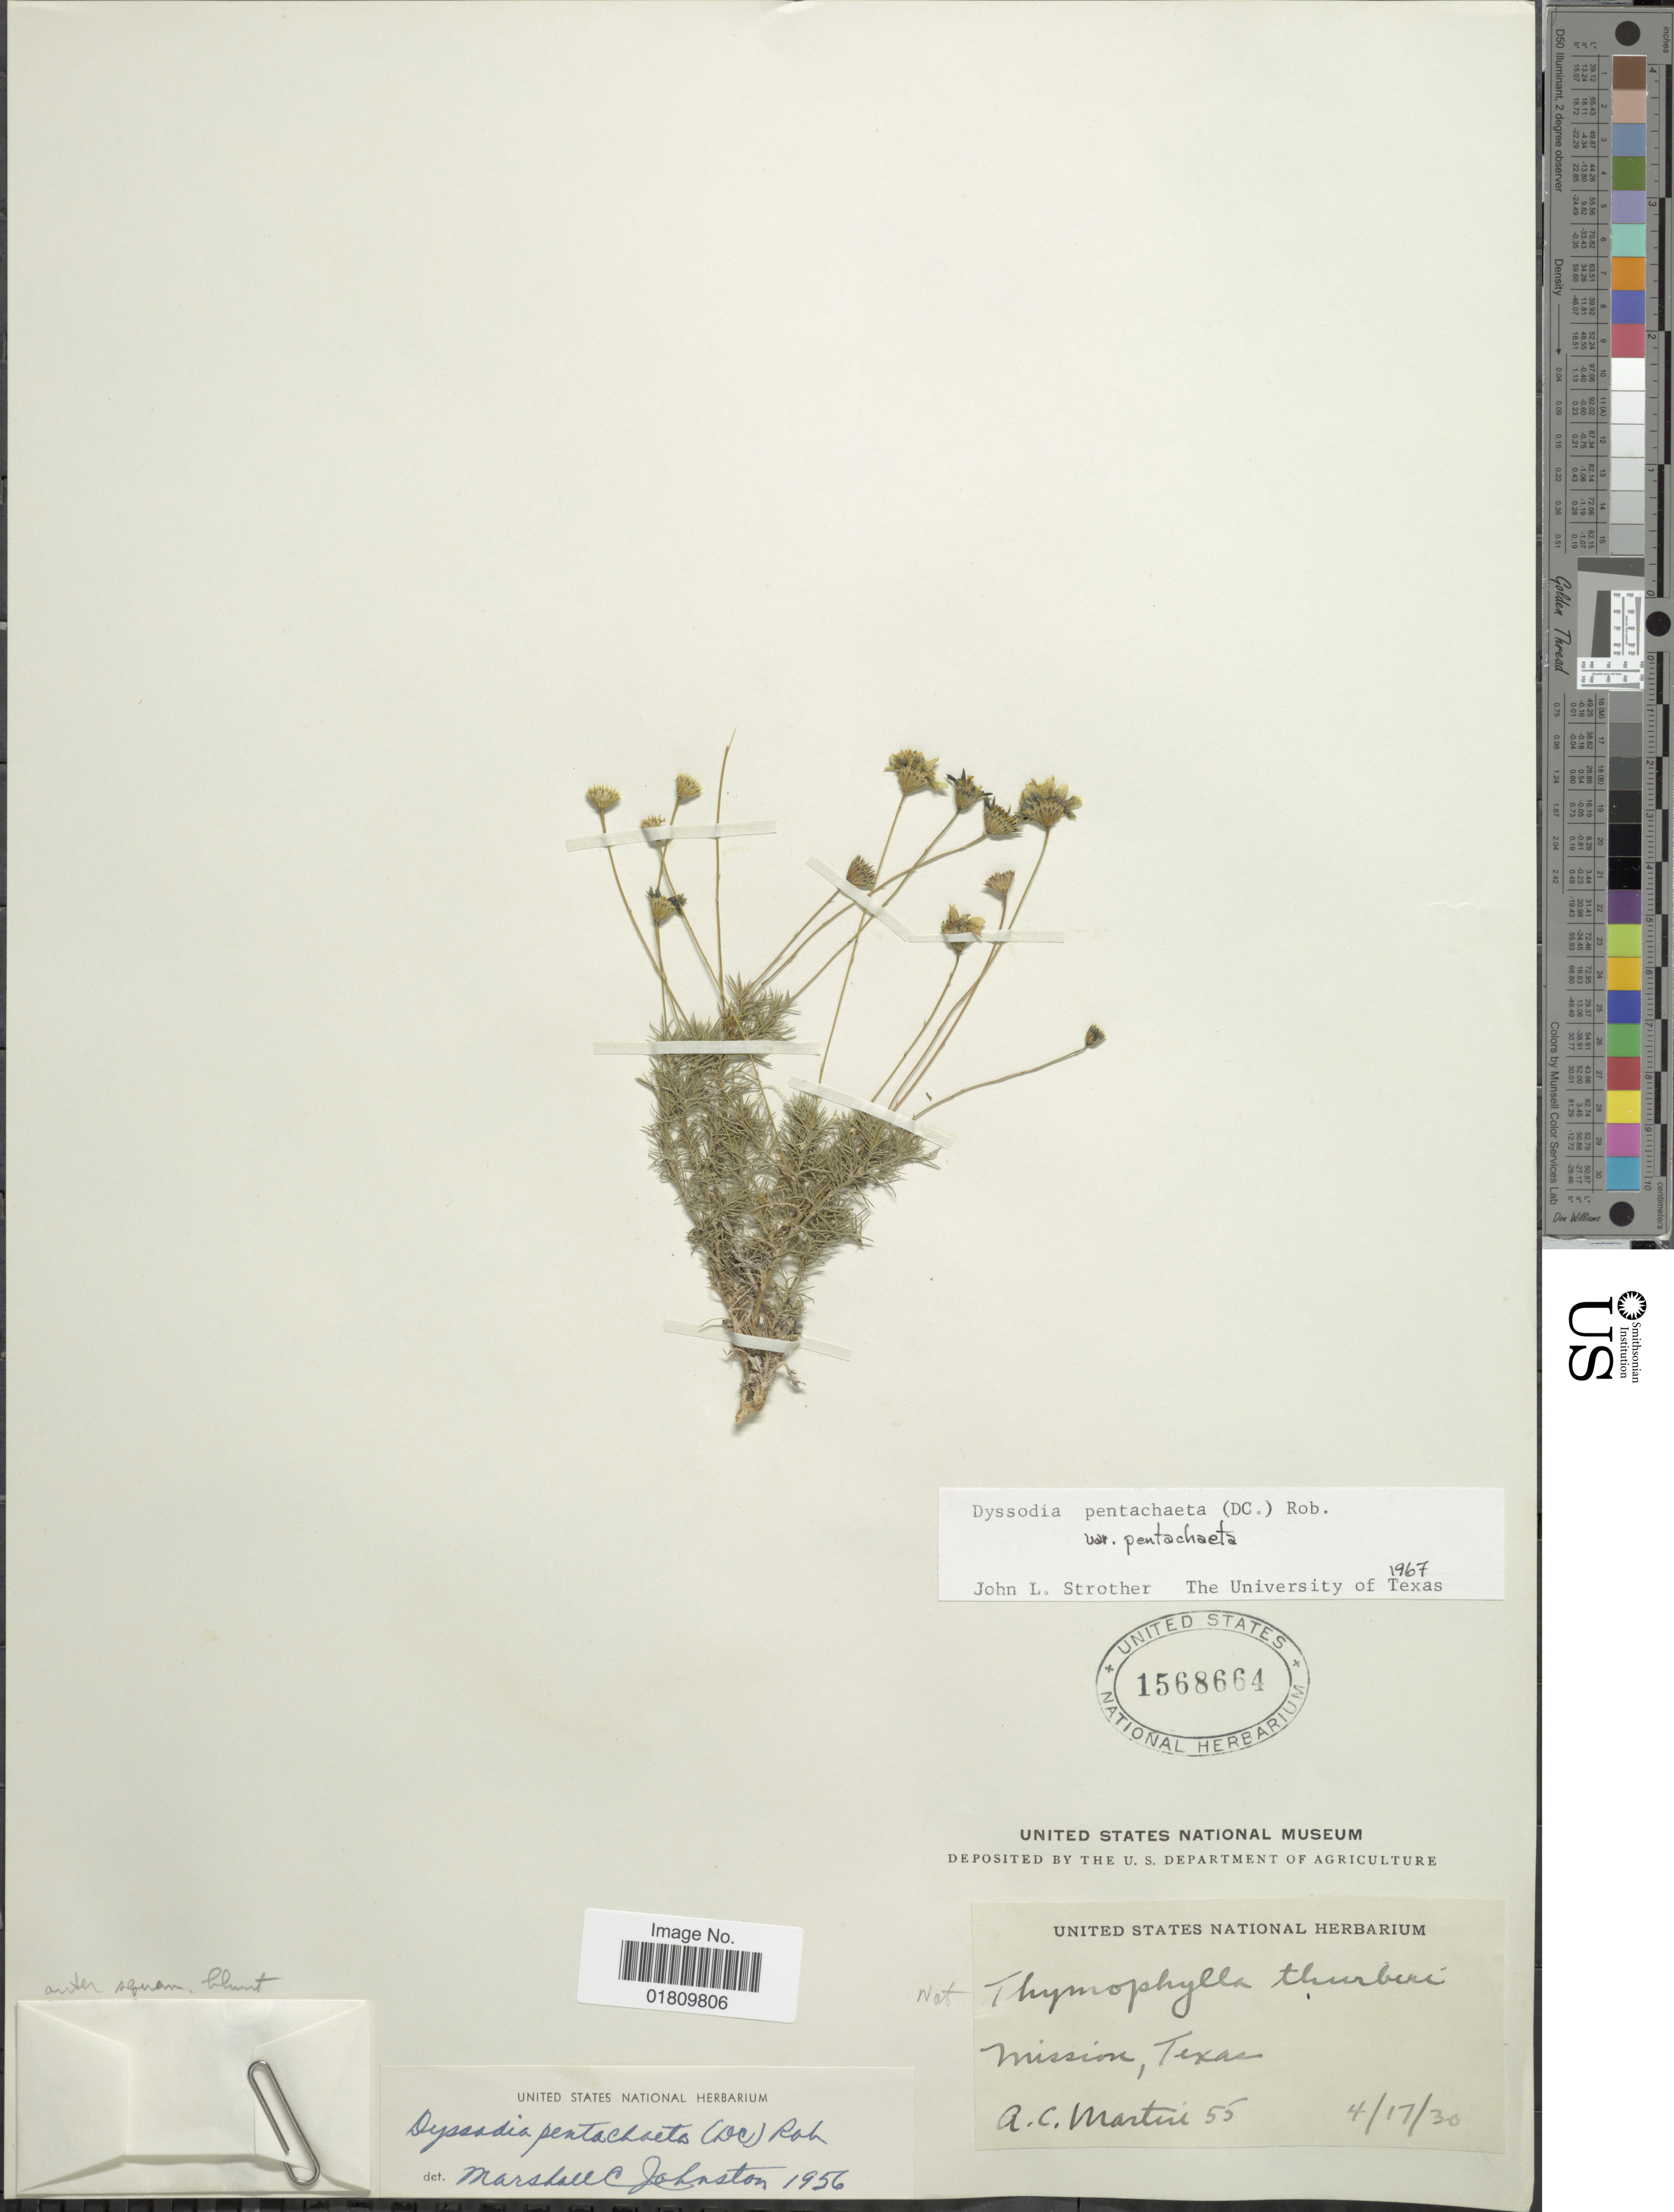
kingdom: Plantae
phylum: Tracheophyta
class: Magnoliopsida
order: Asterales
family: Asteraceae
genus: Thymophylla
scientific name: Thymophylla pentachaeta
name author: (DC.) Small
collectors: A. Martini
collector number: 55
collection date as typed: Transcribed d/m/y: 17/4/30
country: United States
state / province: Texas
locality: Mission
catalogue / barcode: US 1568664